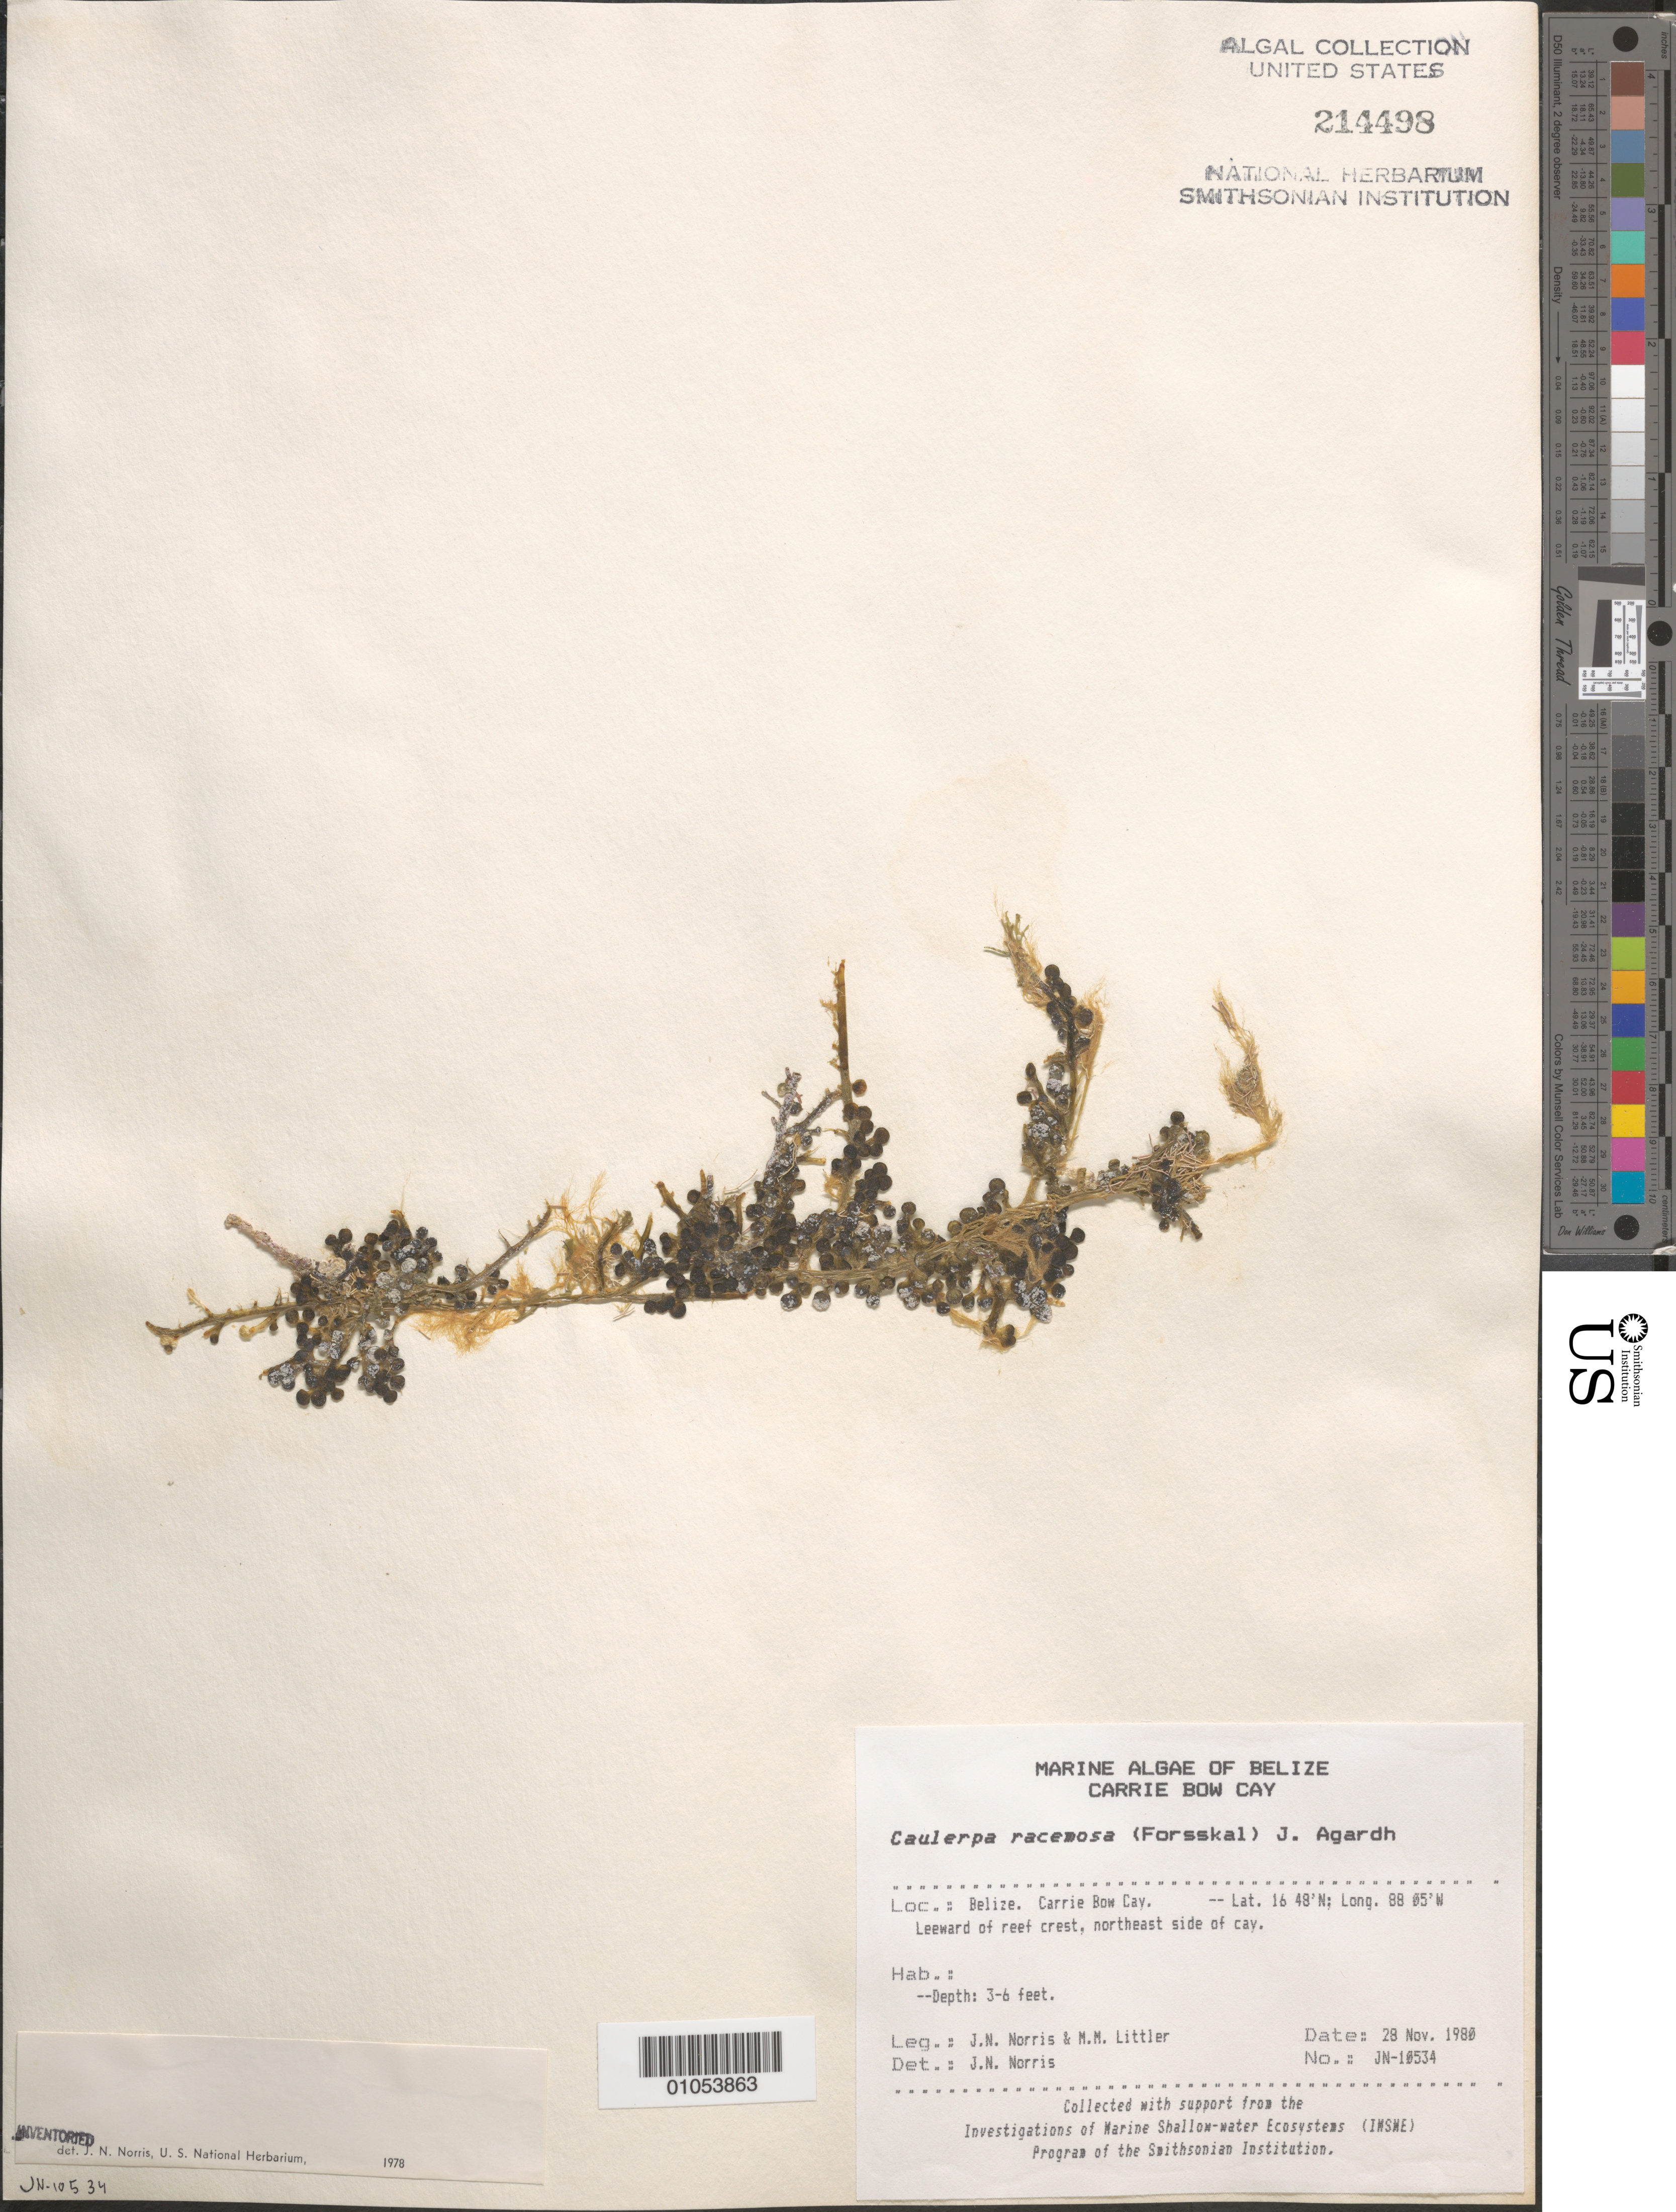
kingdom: Plantae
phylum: Chlorophyta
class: Ulvophyceae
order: Bryopsidales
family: Caulerpaceae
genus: Caulerpa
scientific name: Caulerpa racemosa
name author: (Forssk.) J. Agardh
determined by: Norris, James N.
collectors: J. N. Norris & M. M. Littler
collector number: JN-10534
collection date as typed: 28 Nov 1980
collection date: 1980-11-28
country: Belize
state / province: Stann Creek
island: Carrie Bow Cay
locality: Leeward of reef crest, northeast side of cay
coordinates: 16 48'N, 88 05'W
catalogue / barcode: US 214498